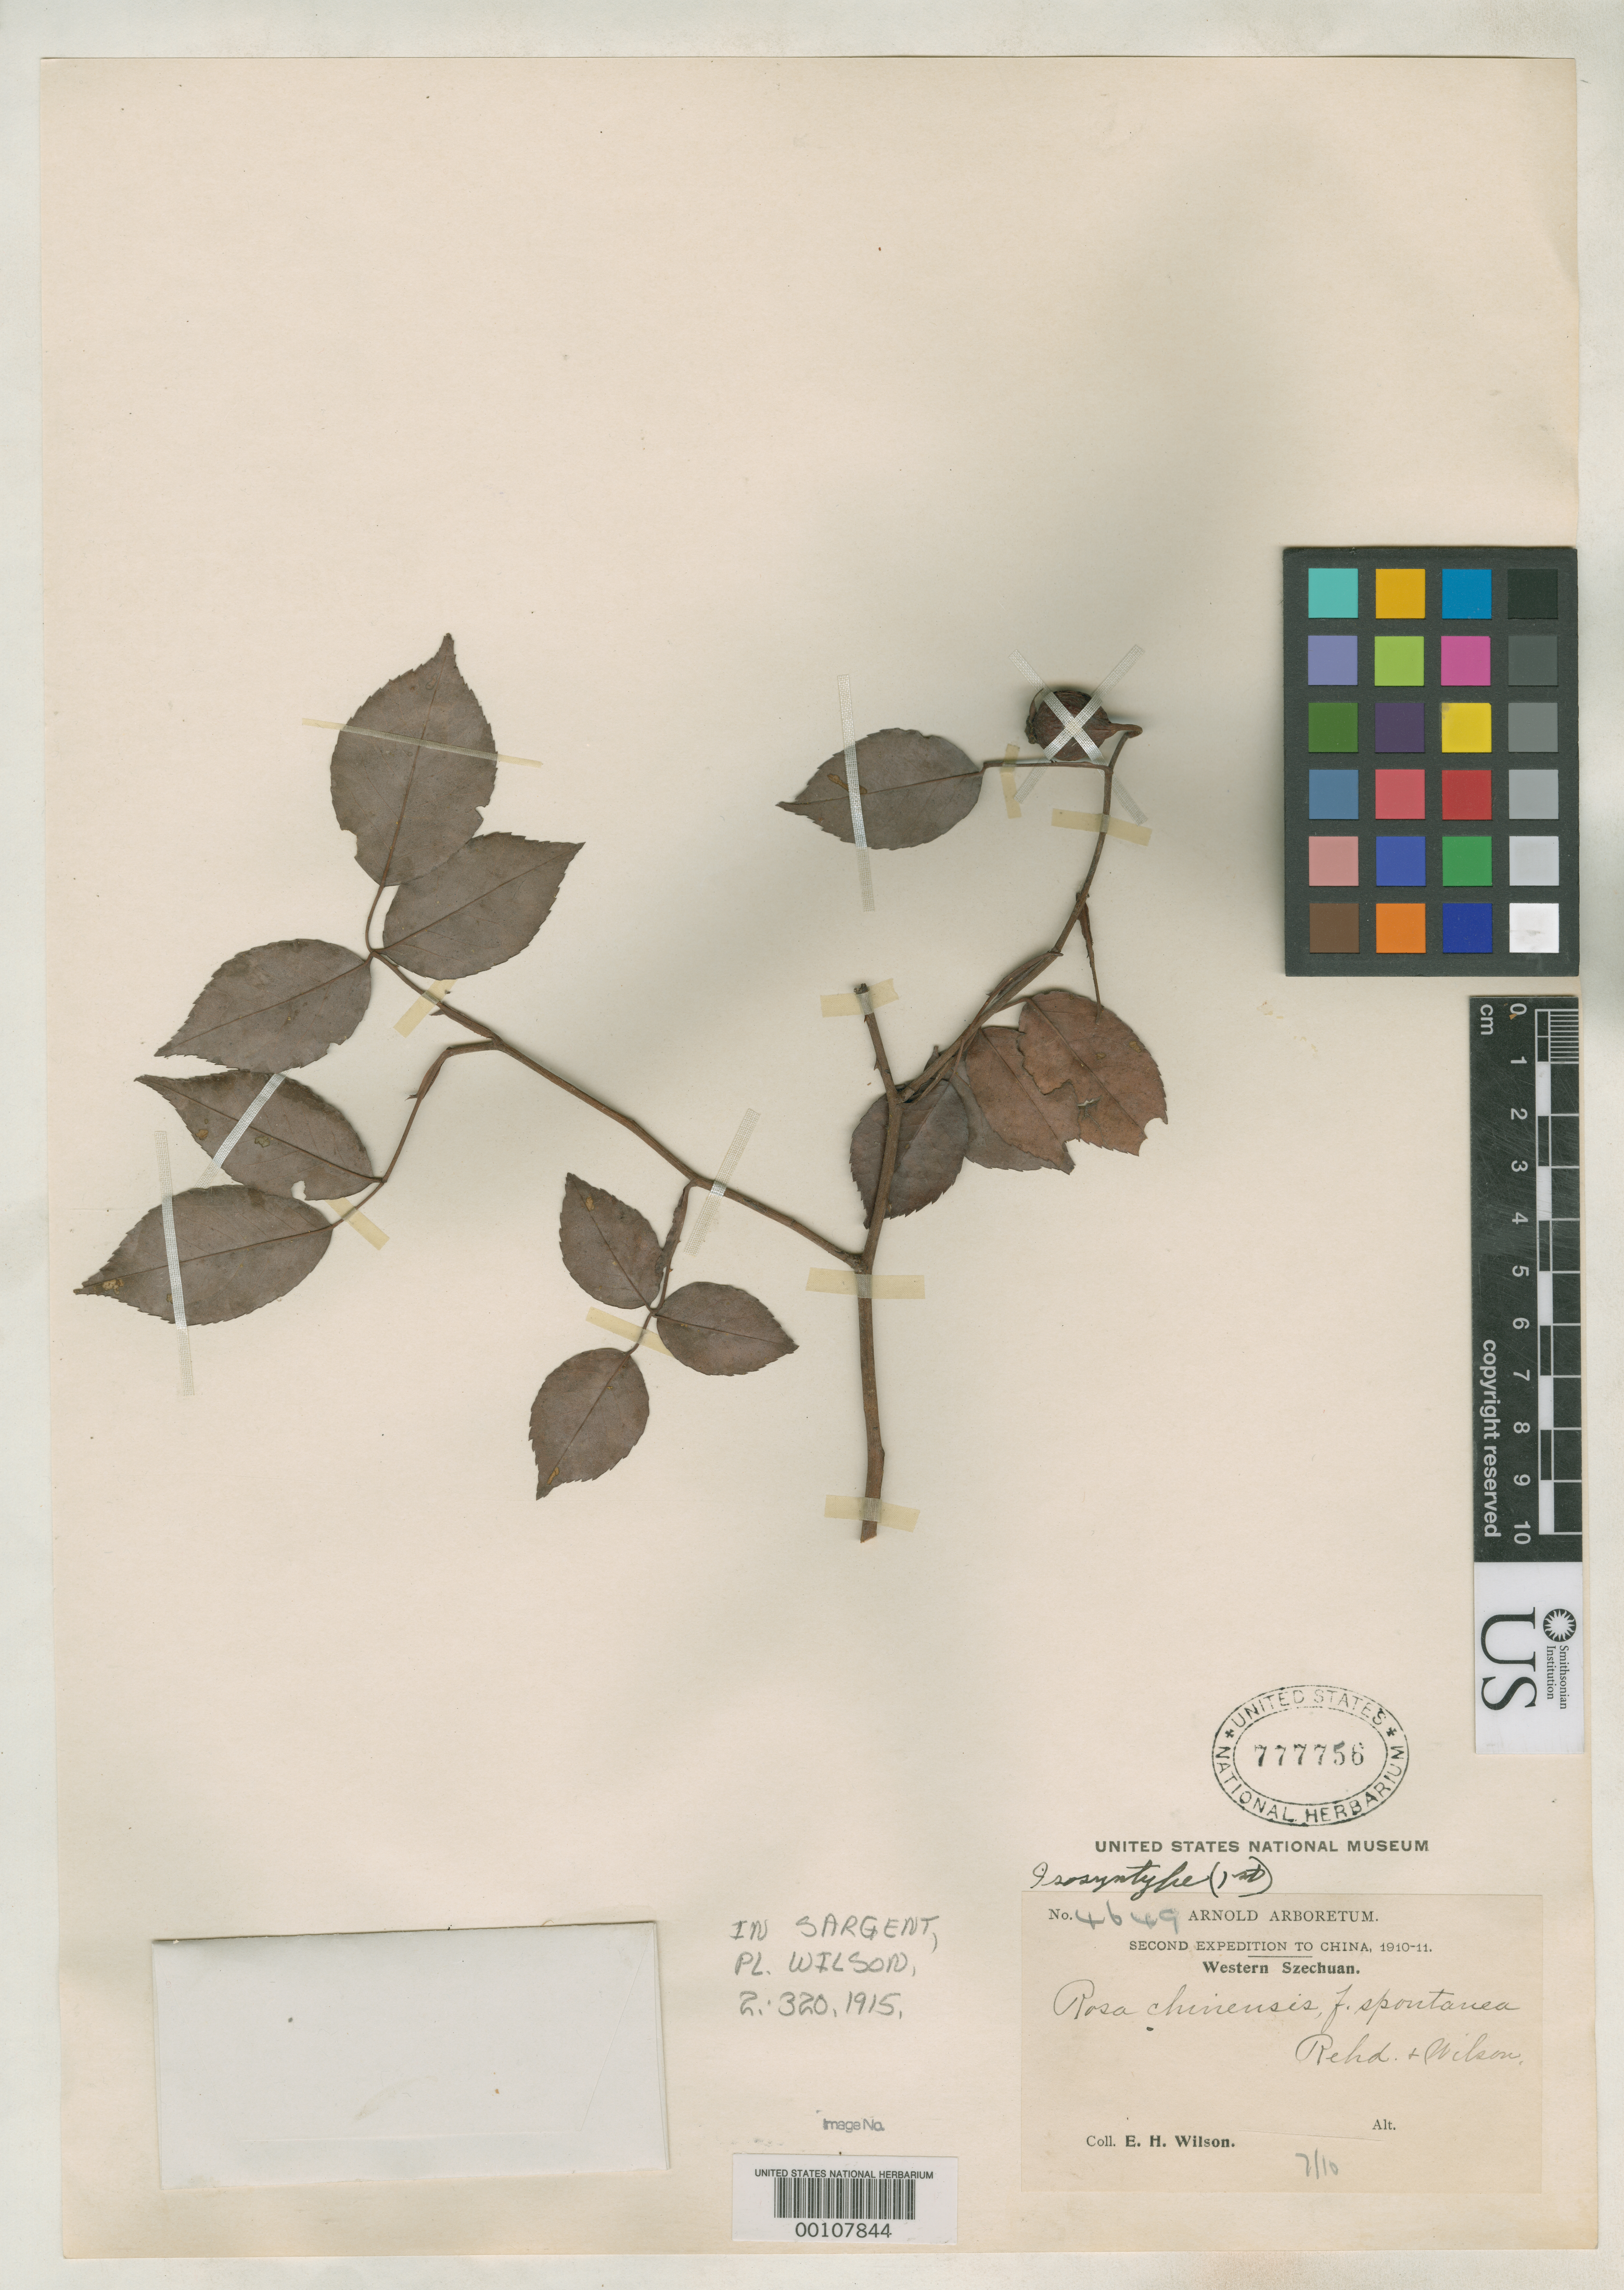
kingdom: Plantae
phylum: Tracheophyta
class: Magnoliopsida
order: Rosales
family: Rosaceae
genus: Rosa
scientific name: Rosa chinensis f. spontanea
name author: Rehder & E.H. Wilson in Sarg.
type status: Isosyntype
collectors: E. H. Wilson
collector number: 4649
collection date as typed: Jul 1910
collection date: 1910-07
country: China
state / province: Sichuan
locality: Szechwan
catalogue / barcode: US 777756